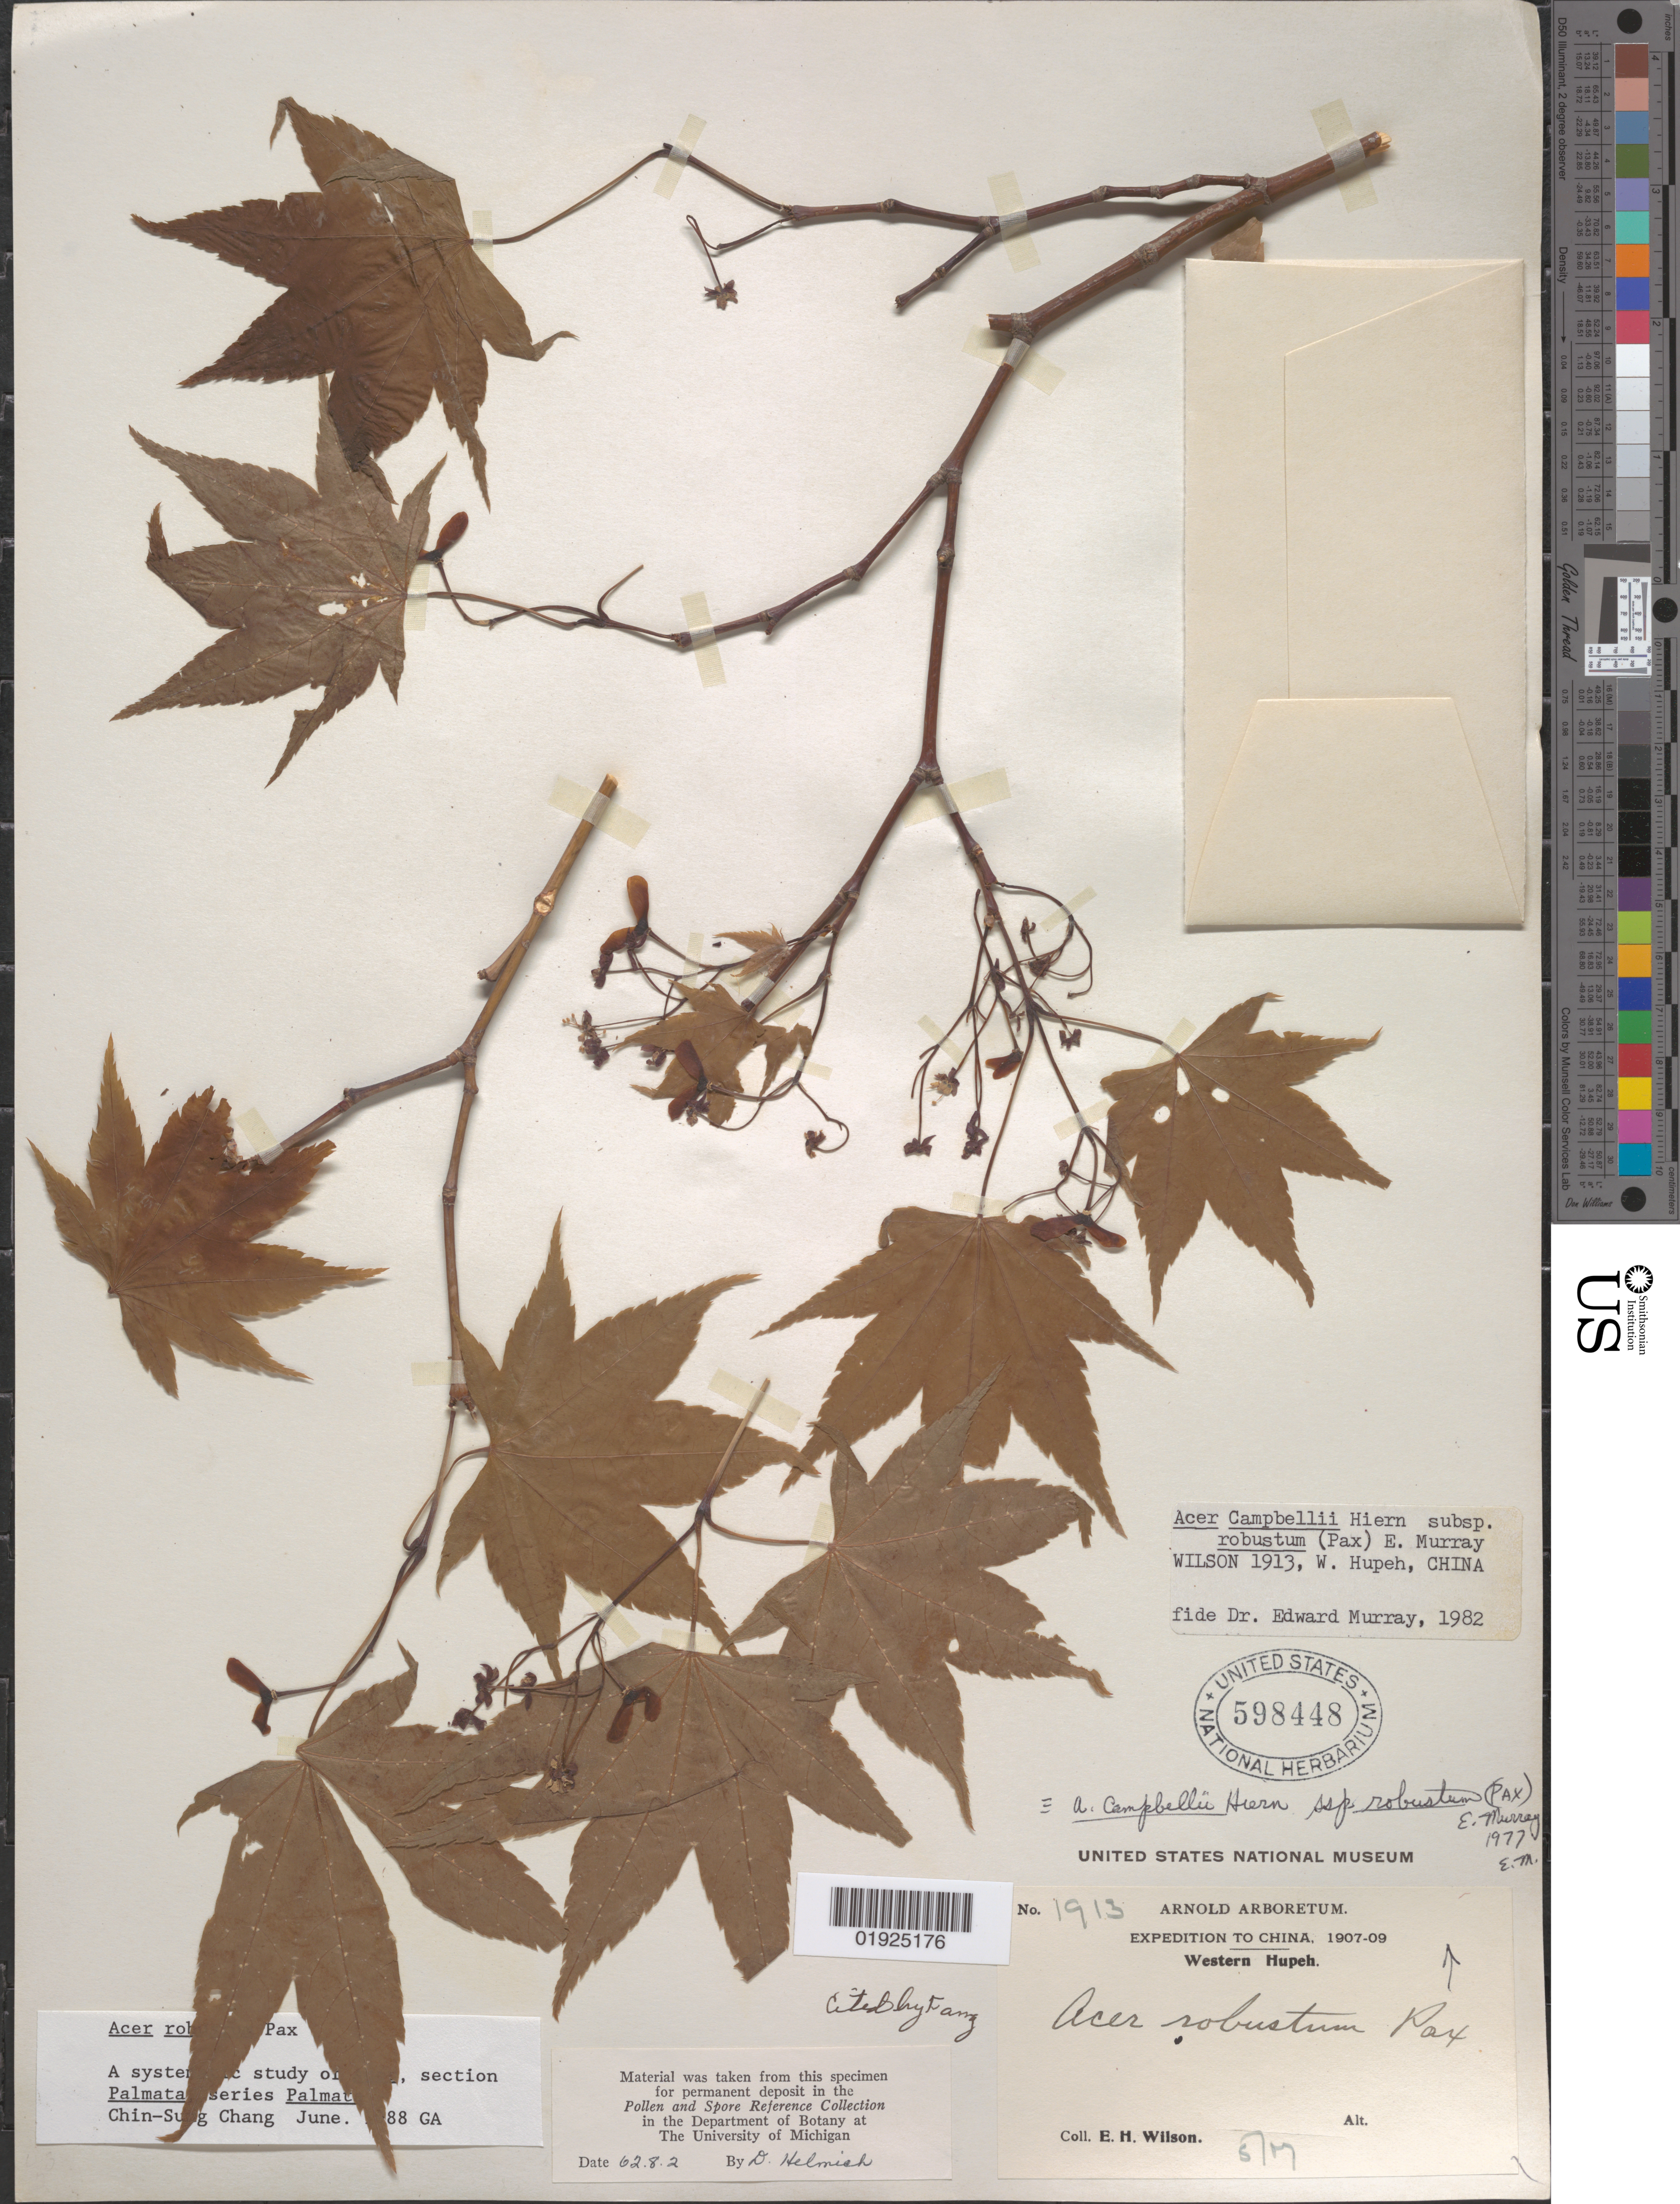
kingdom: Plantae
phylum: Tracheophyta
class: Magnoliopsida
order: Sapindales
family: Sapindaceae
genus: Acer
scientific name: Acer robustum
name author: Pax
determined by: Chang, C. S., (SNUA)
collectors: E. H. Wilson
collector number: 1913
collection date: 1907-05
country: China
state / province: Hebei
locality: Western Hupeh [Hubei]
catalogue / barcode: US 598448